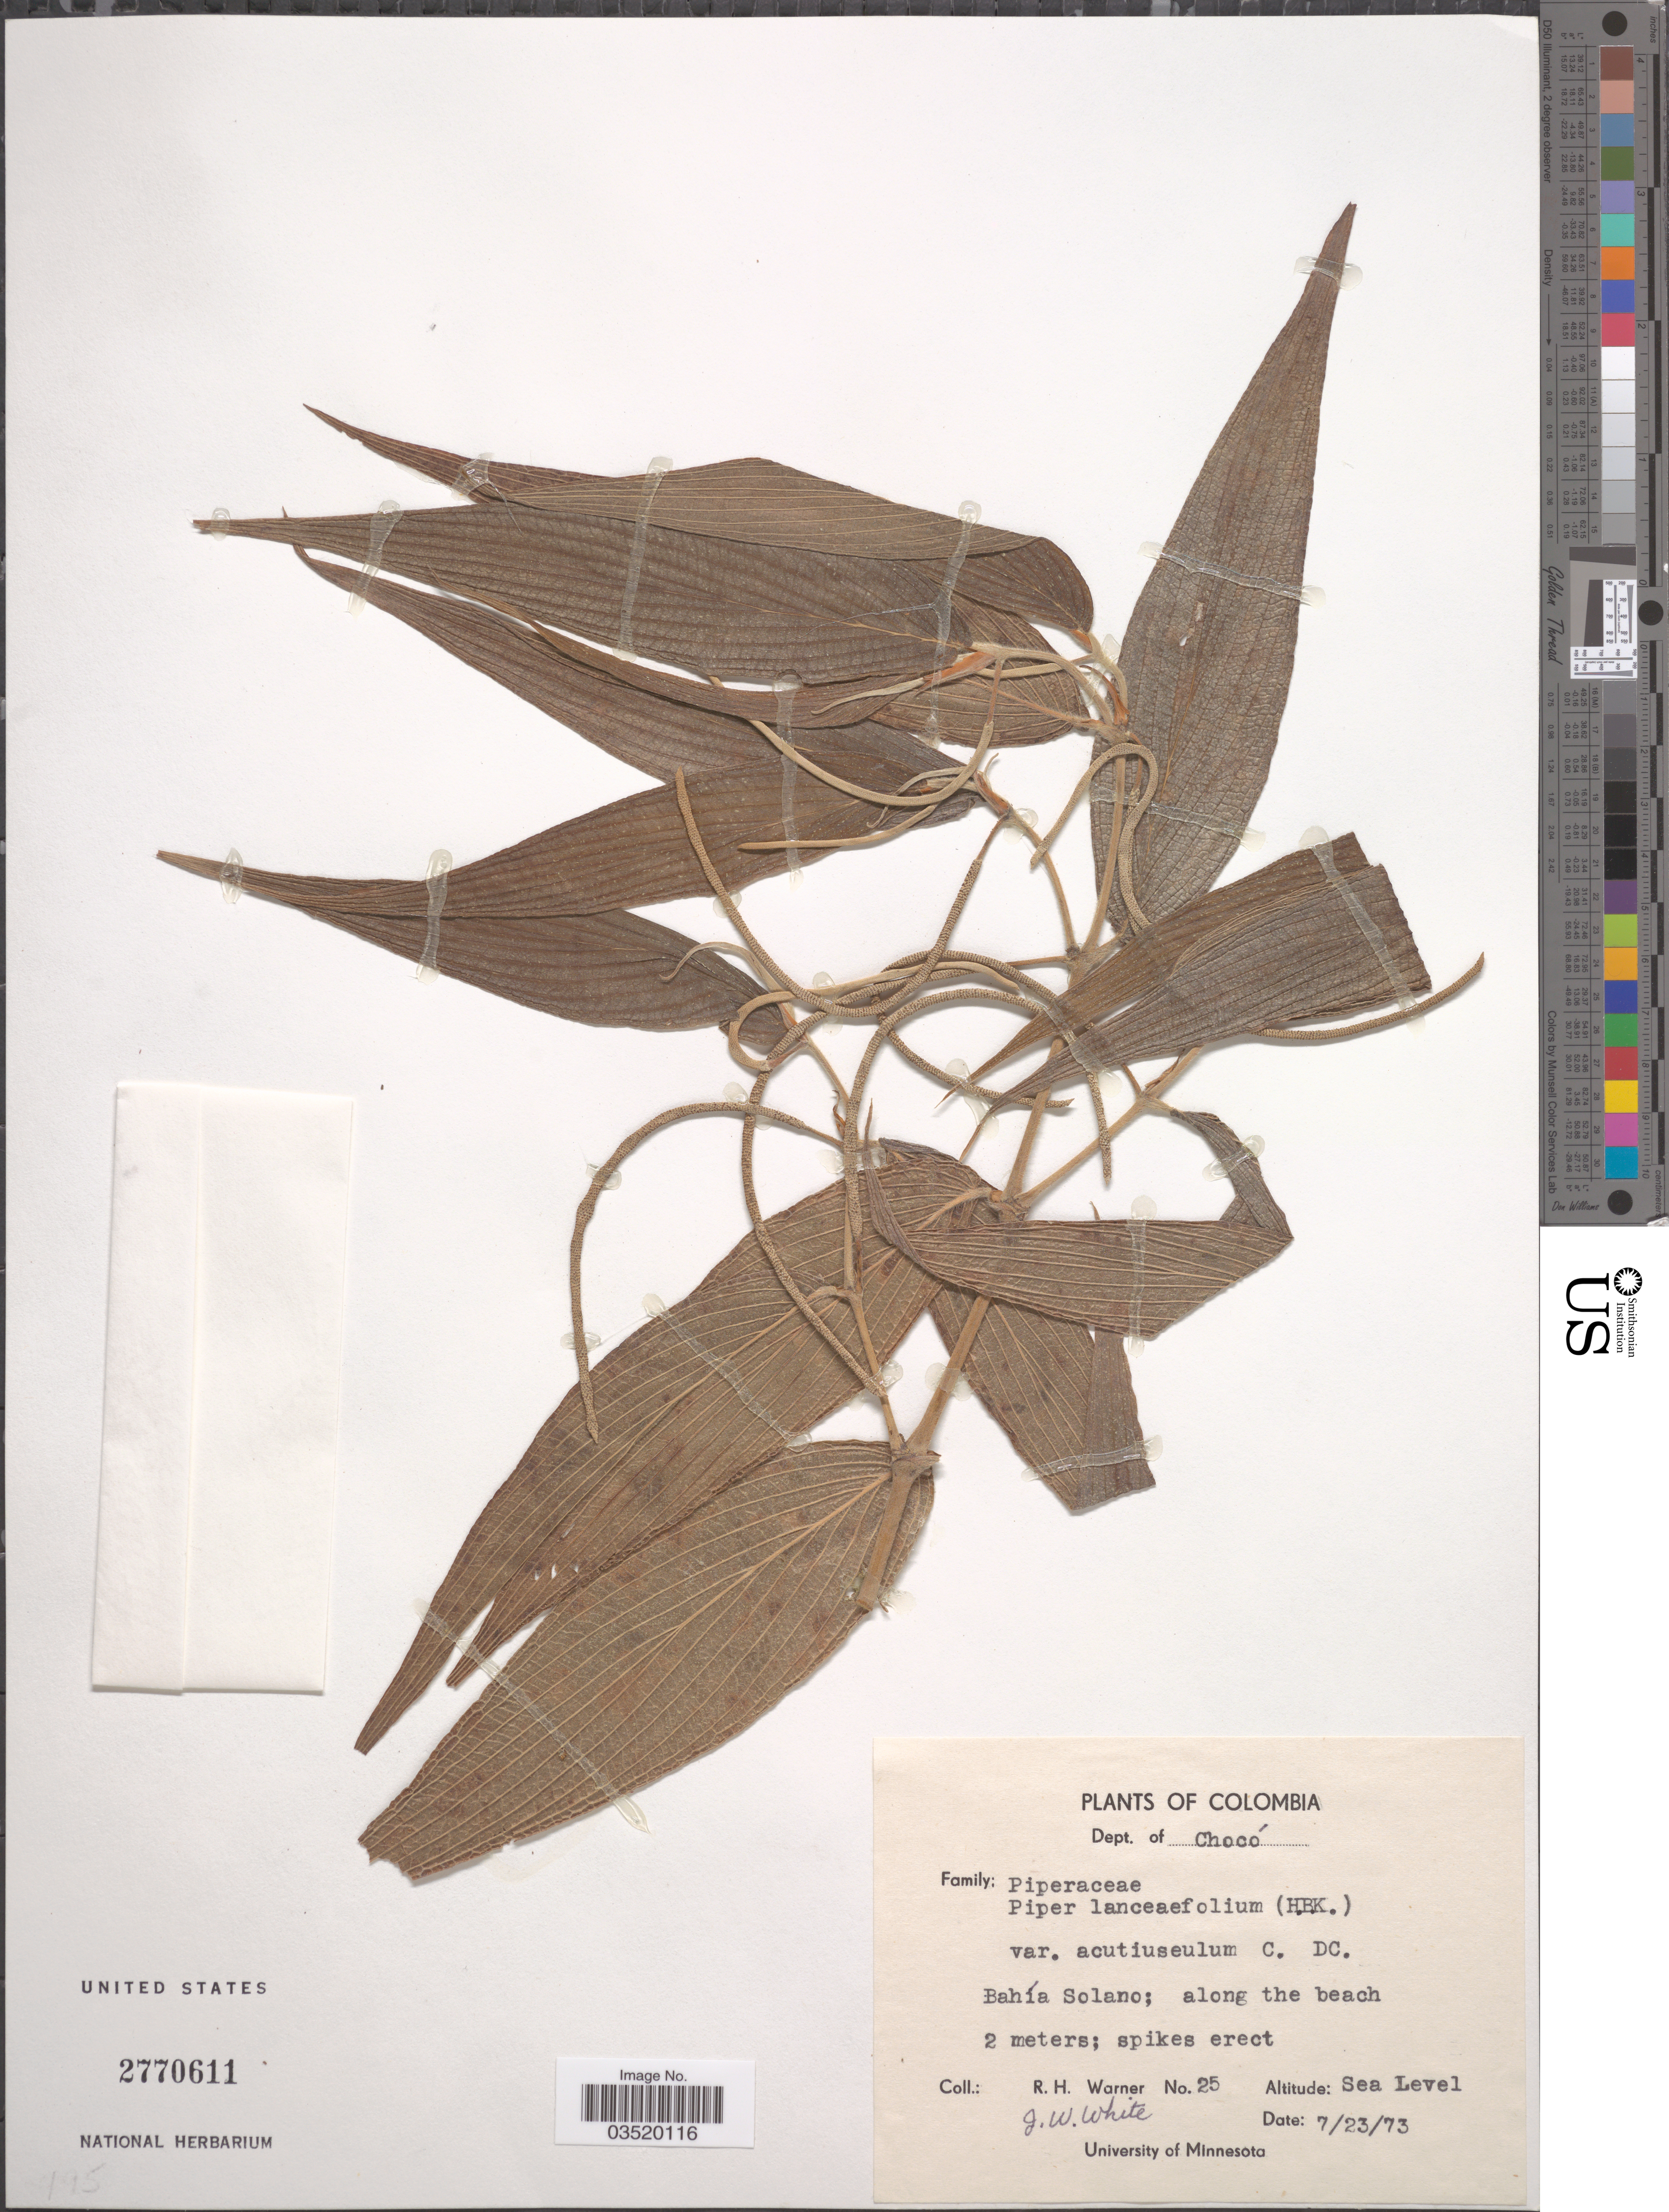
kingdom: Plantae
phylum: Tracheophyta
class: Magnoliopsida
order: Piperales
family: Piperaceae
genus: Piper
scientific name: Piper lanceifolium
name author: Kunth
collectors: R. H. Warner & J. W. White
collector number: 25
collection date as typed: Transcribed d/m/y: 23/7/73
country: Colombia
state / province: Chocó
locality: Dept. of Chocó. Bahía Solano; along the beach.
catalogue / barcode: US 2770611